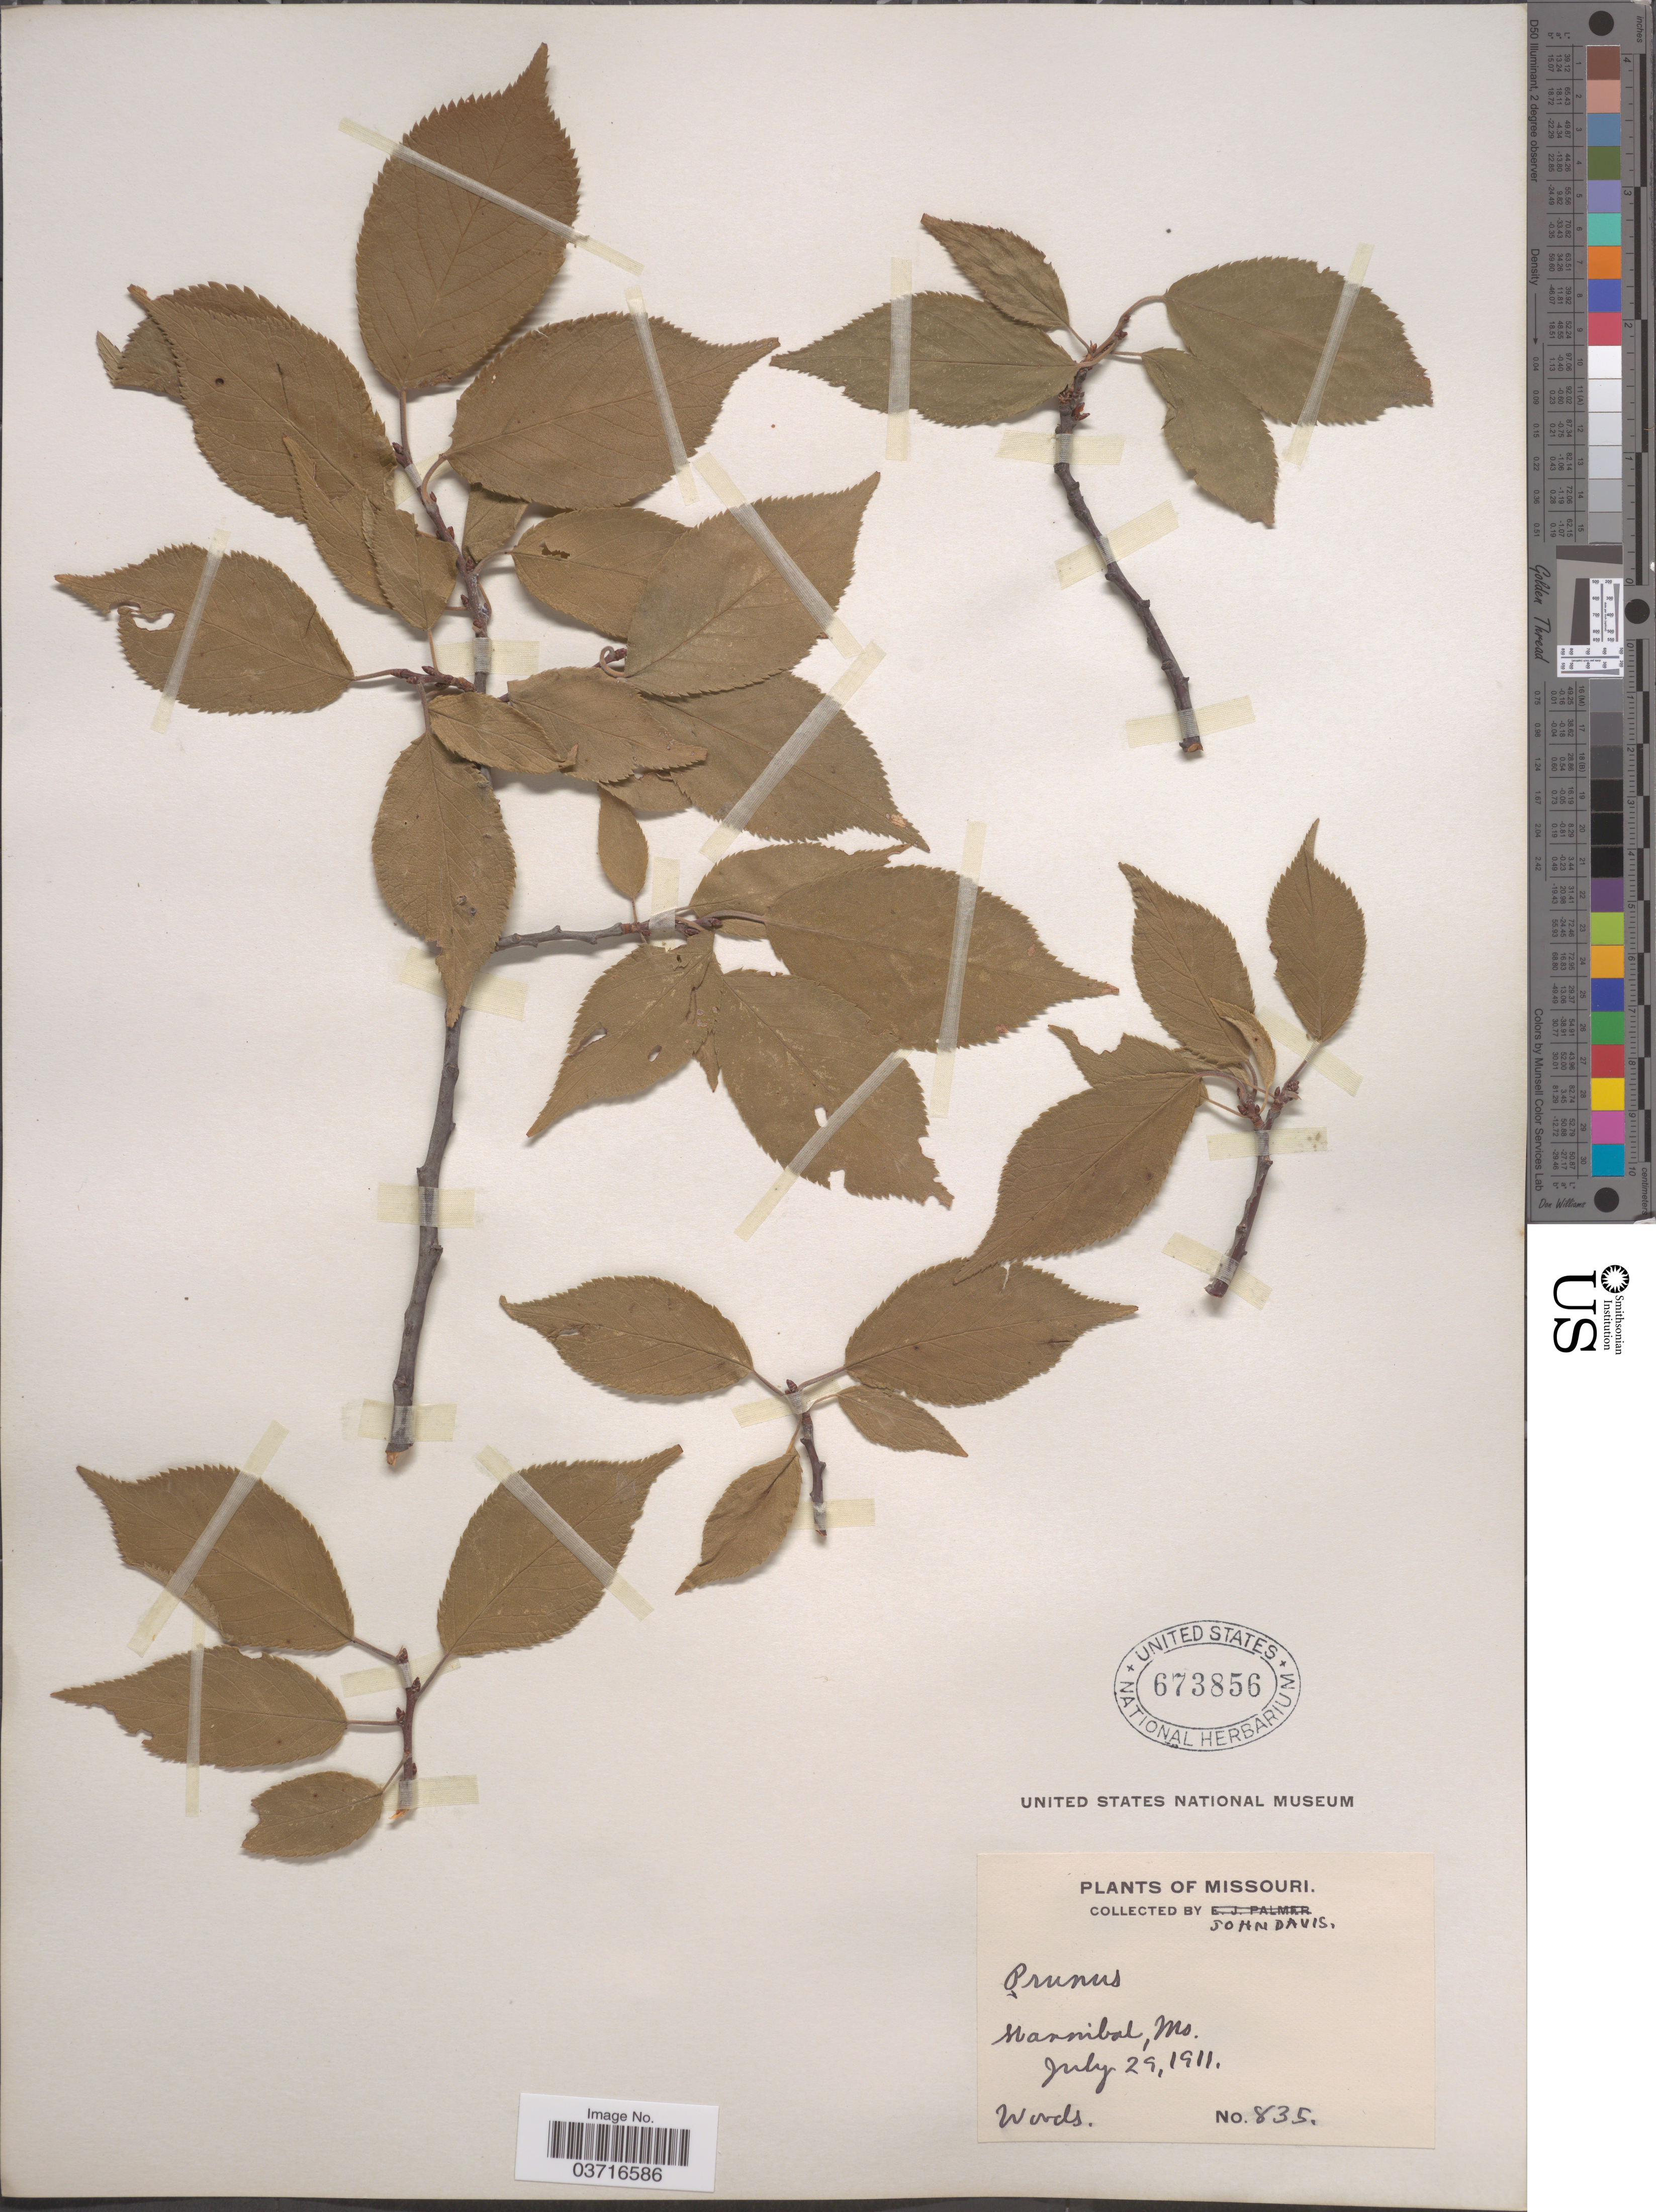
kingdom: Plantae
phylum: Tracheophyta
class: Magnoliopsida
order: Rosales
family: Rosaceae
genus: Prunus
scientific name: Prunus sp.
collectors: J. Davis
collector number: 835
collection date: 1911-07-29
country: United States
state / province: Missouri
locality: Hannibal.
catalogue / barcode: US 673856